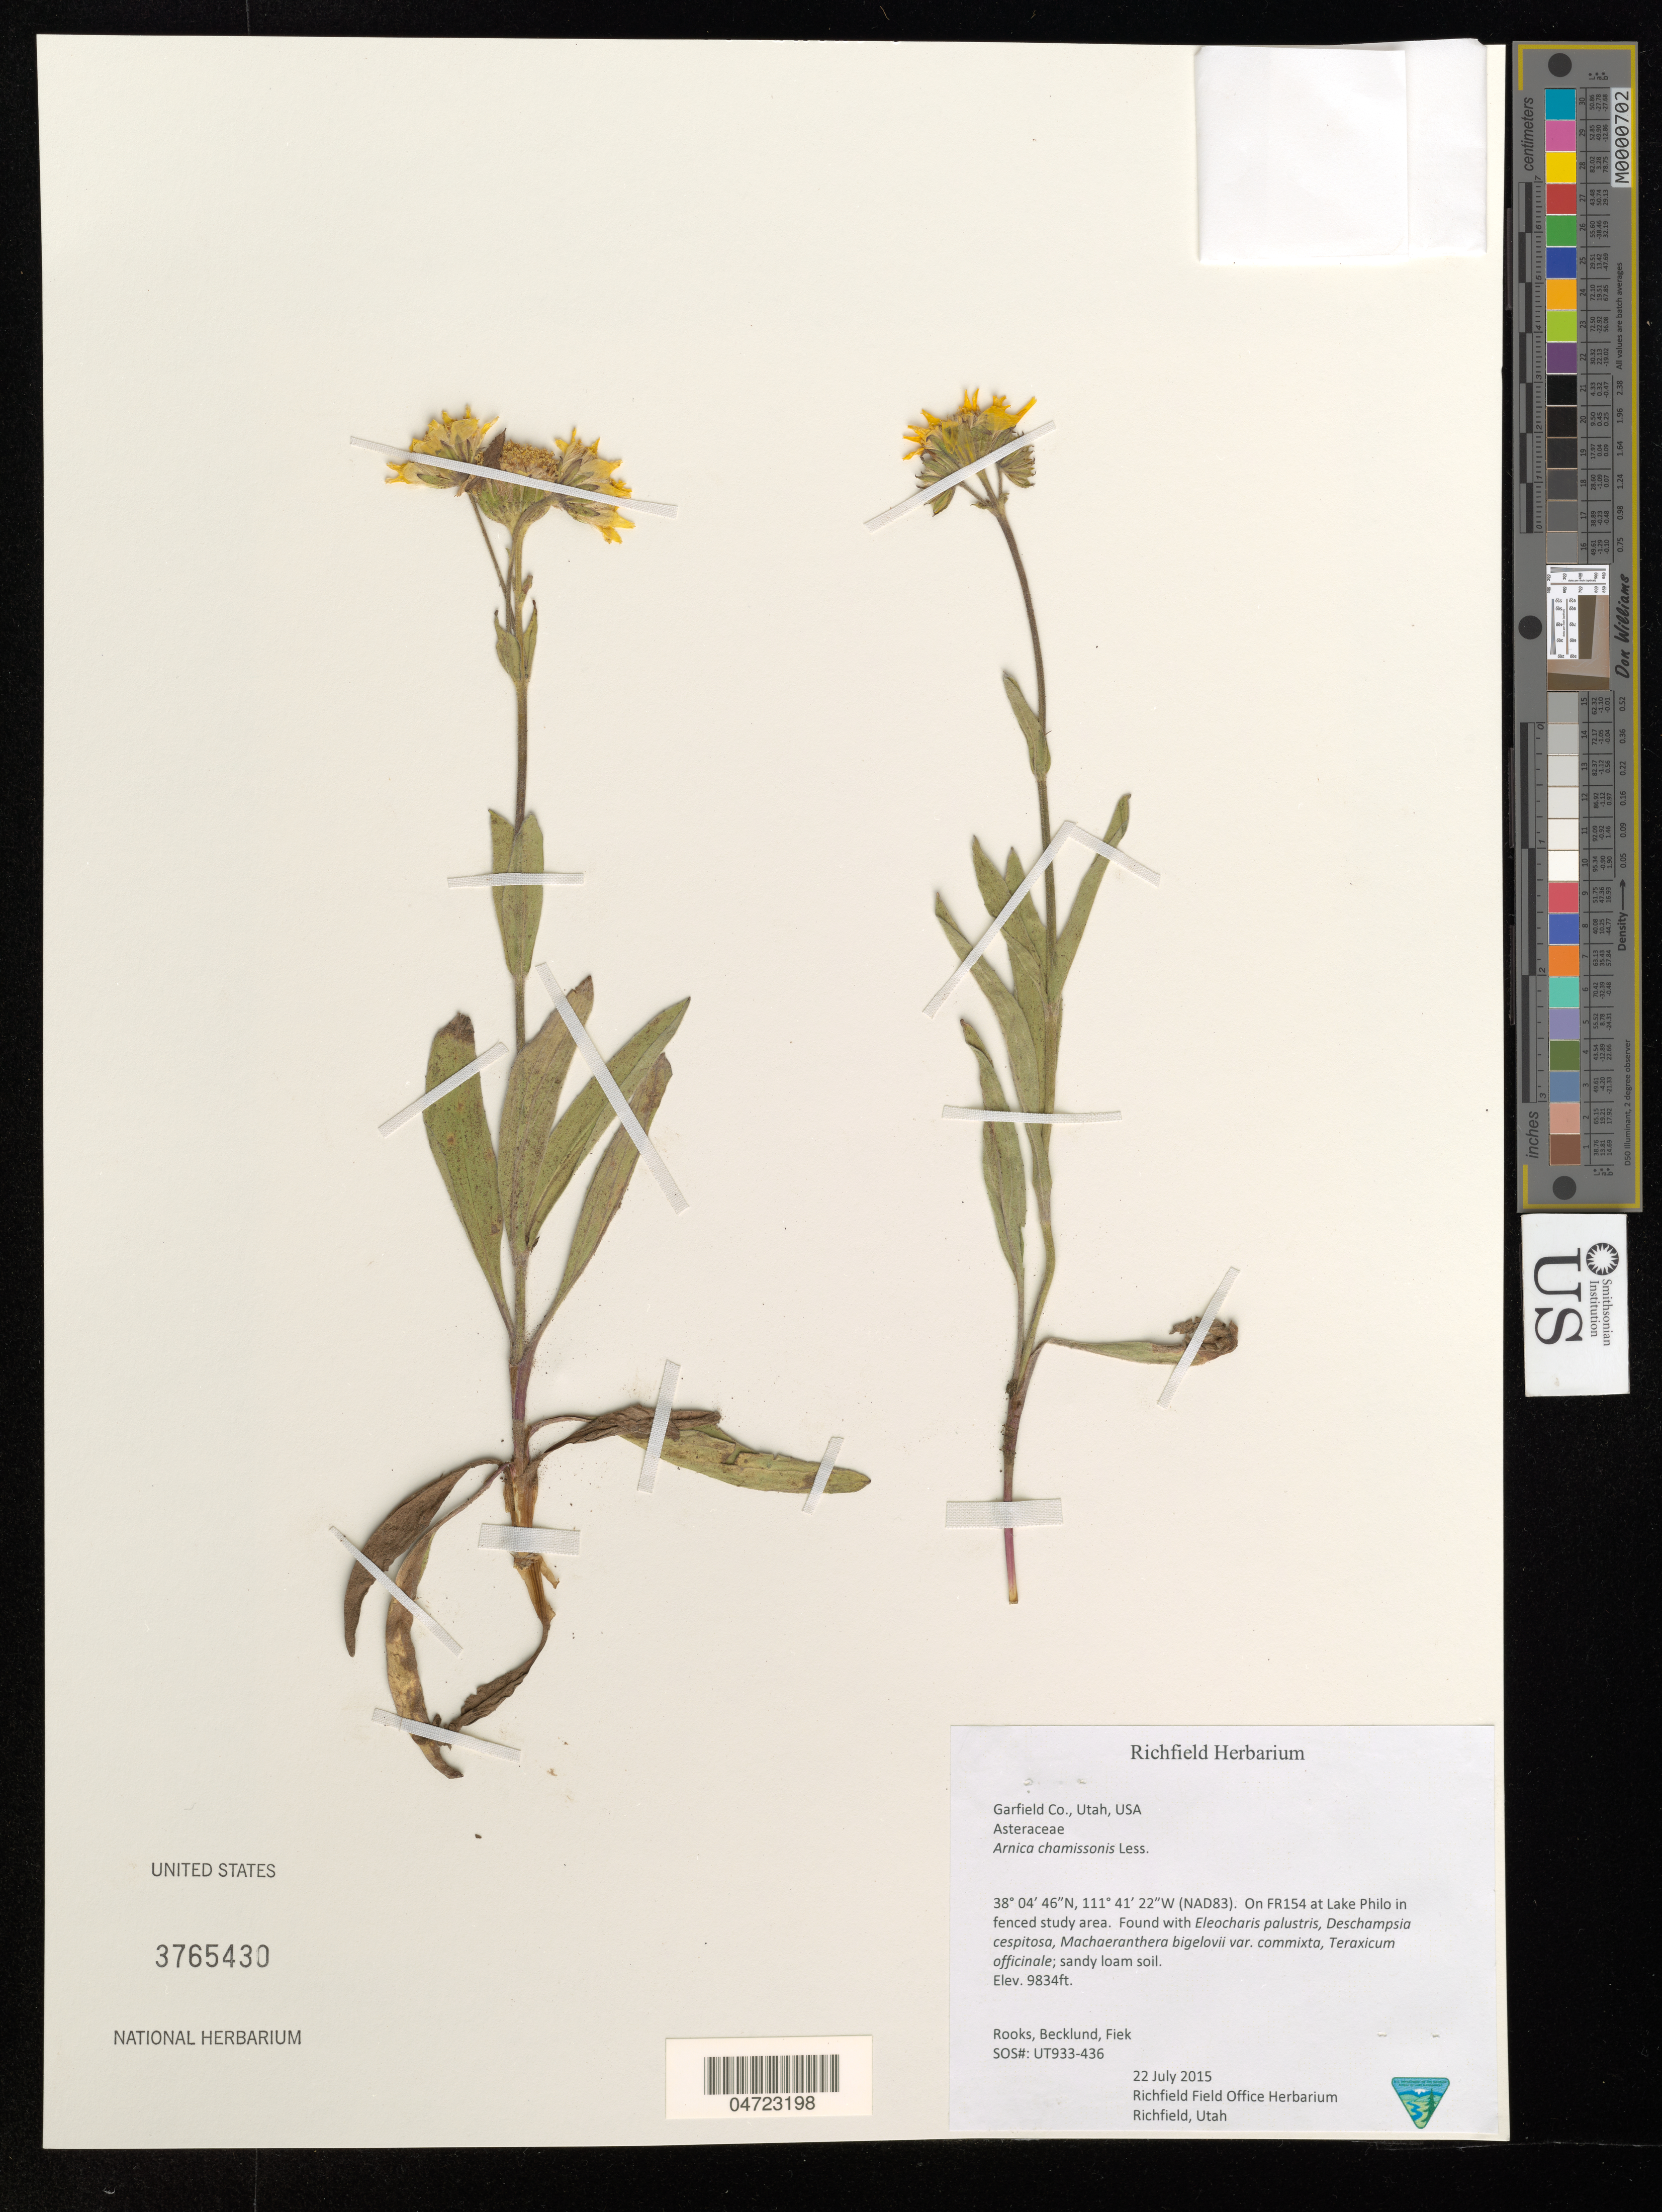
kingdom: Plantae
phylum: Tracheophyta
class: Magnoliopsida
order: Asterales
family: Asteraceae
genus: Arnica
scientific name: Arnica chamissonis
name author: Less.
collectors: -. Rooks, -. Becklund & -. Fiek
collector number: UT933-436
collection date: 2015-07-22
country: United States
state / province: Utah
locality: Garfield Co. On FR154 at Lake Philo in fenced study area.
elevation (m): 2997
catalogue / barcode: US 3765430